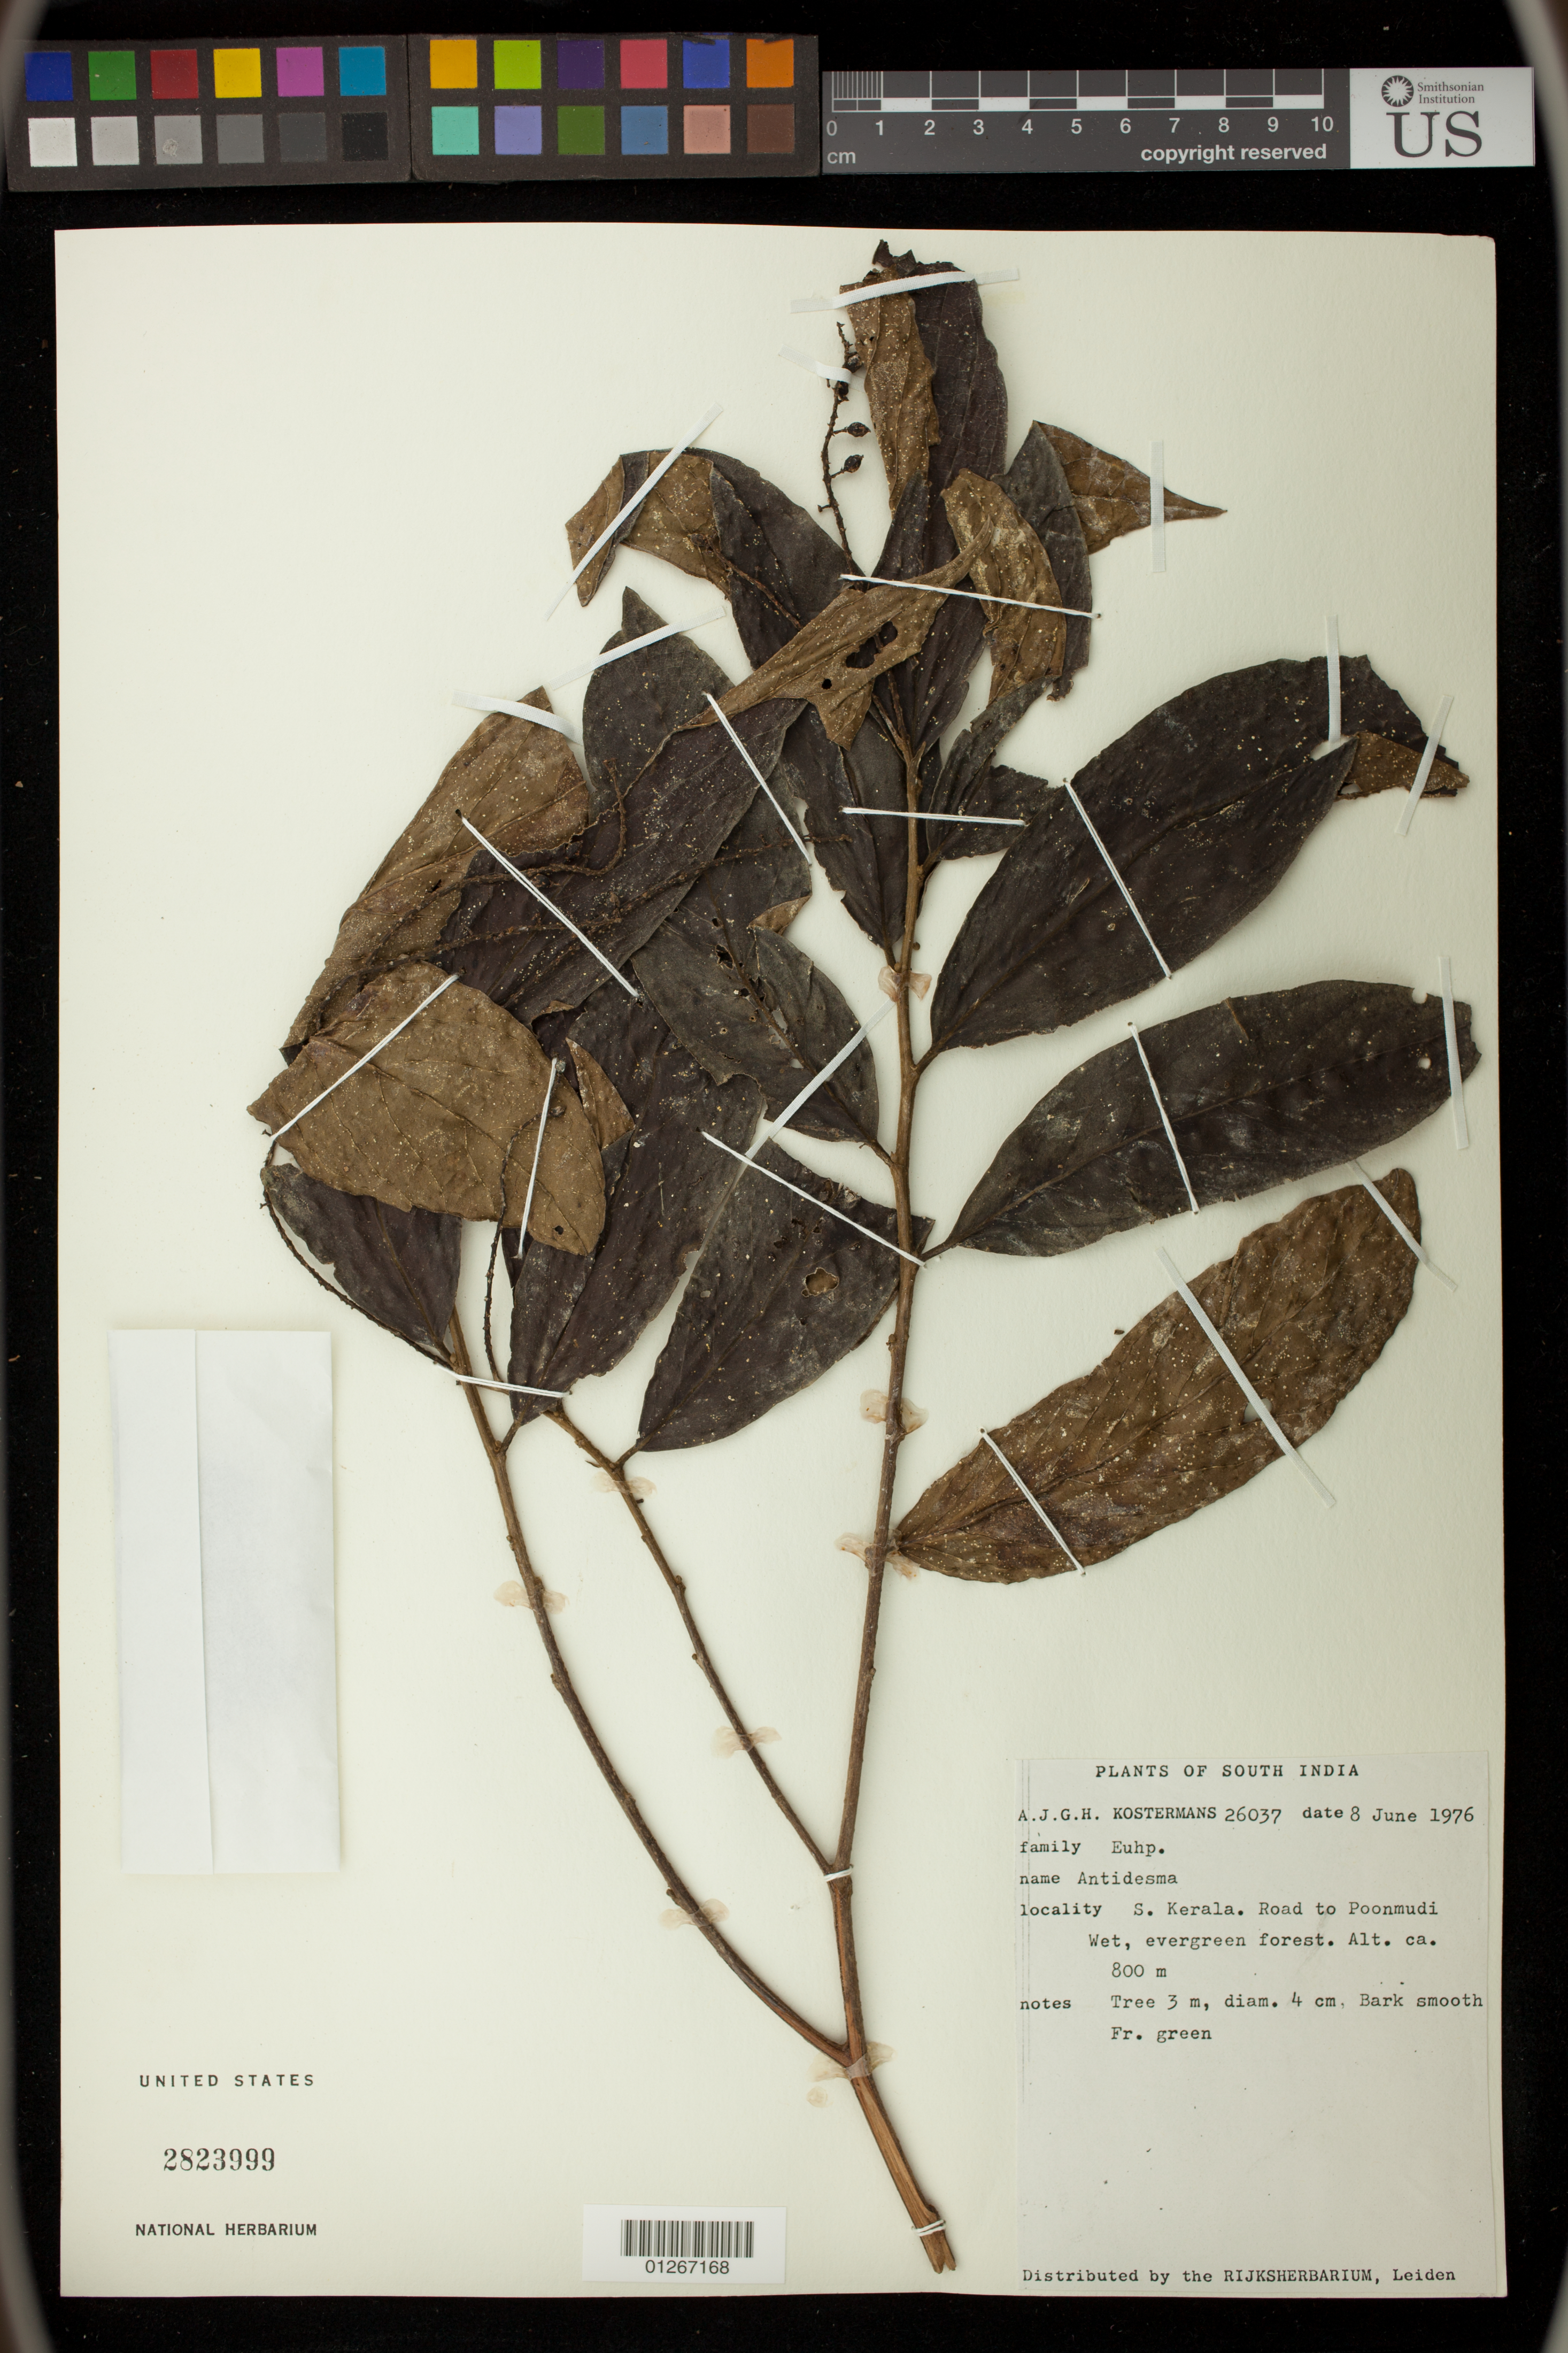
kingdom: Plantae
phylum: Tracheophyta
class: Magnoliopsida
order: Malpighiales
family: Phyllanthaceae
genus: Antidesma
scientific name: Antidesma sp.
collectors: A. J. G. Kostermans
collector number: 26037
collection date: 1976-06-08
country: India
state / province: Kerala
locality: S. Kerala. Road to Poonmudi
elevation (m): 800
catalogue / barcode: US 2823999